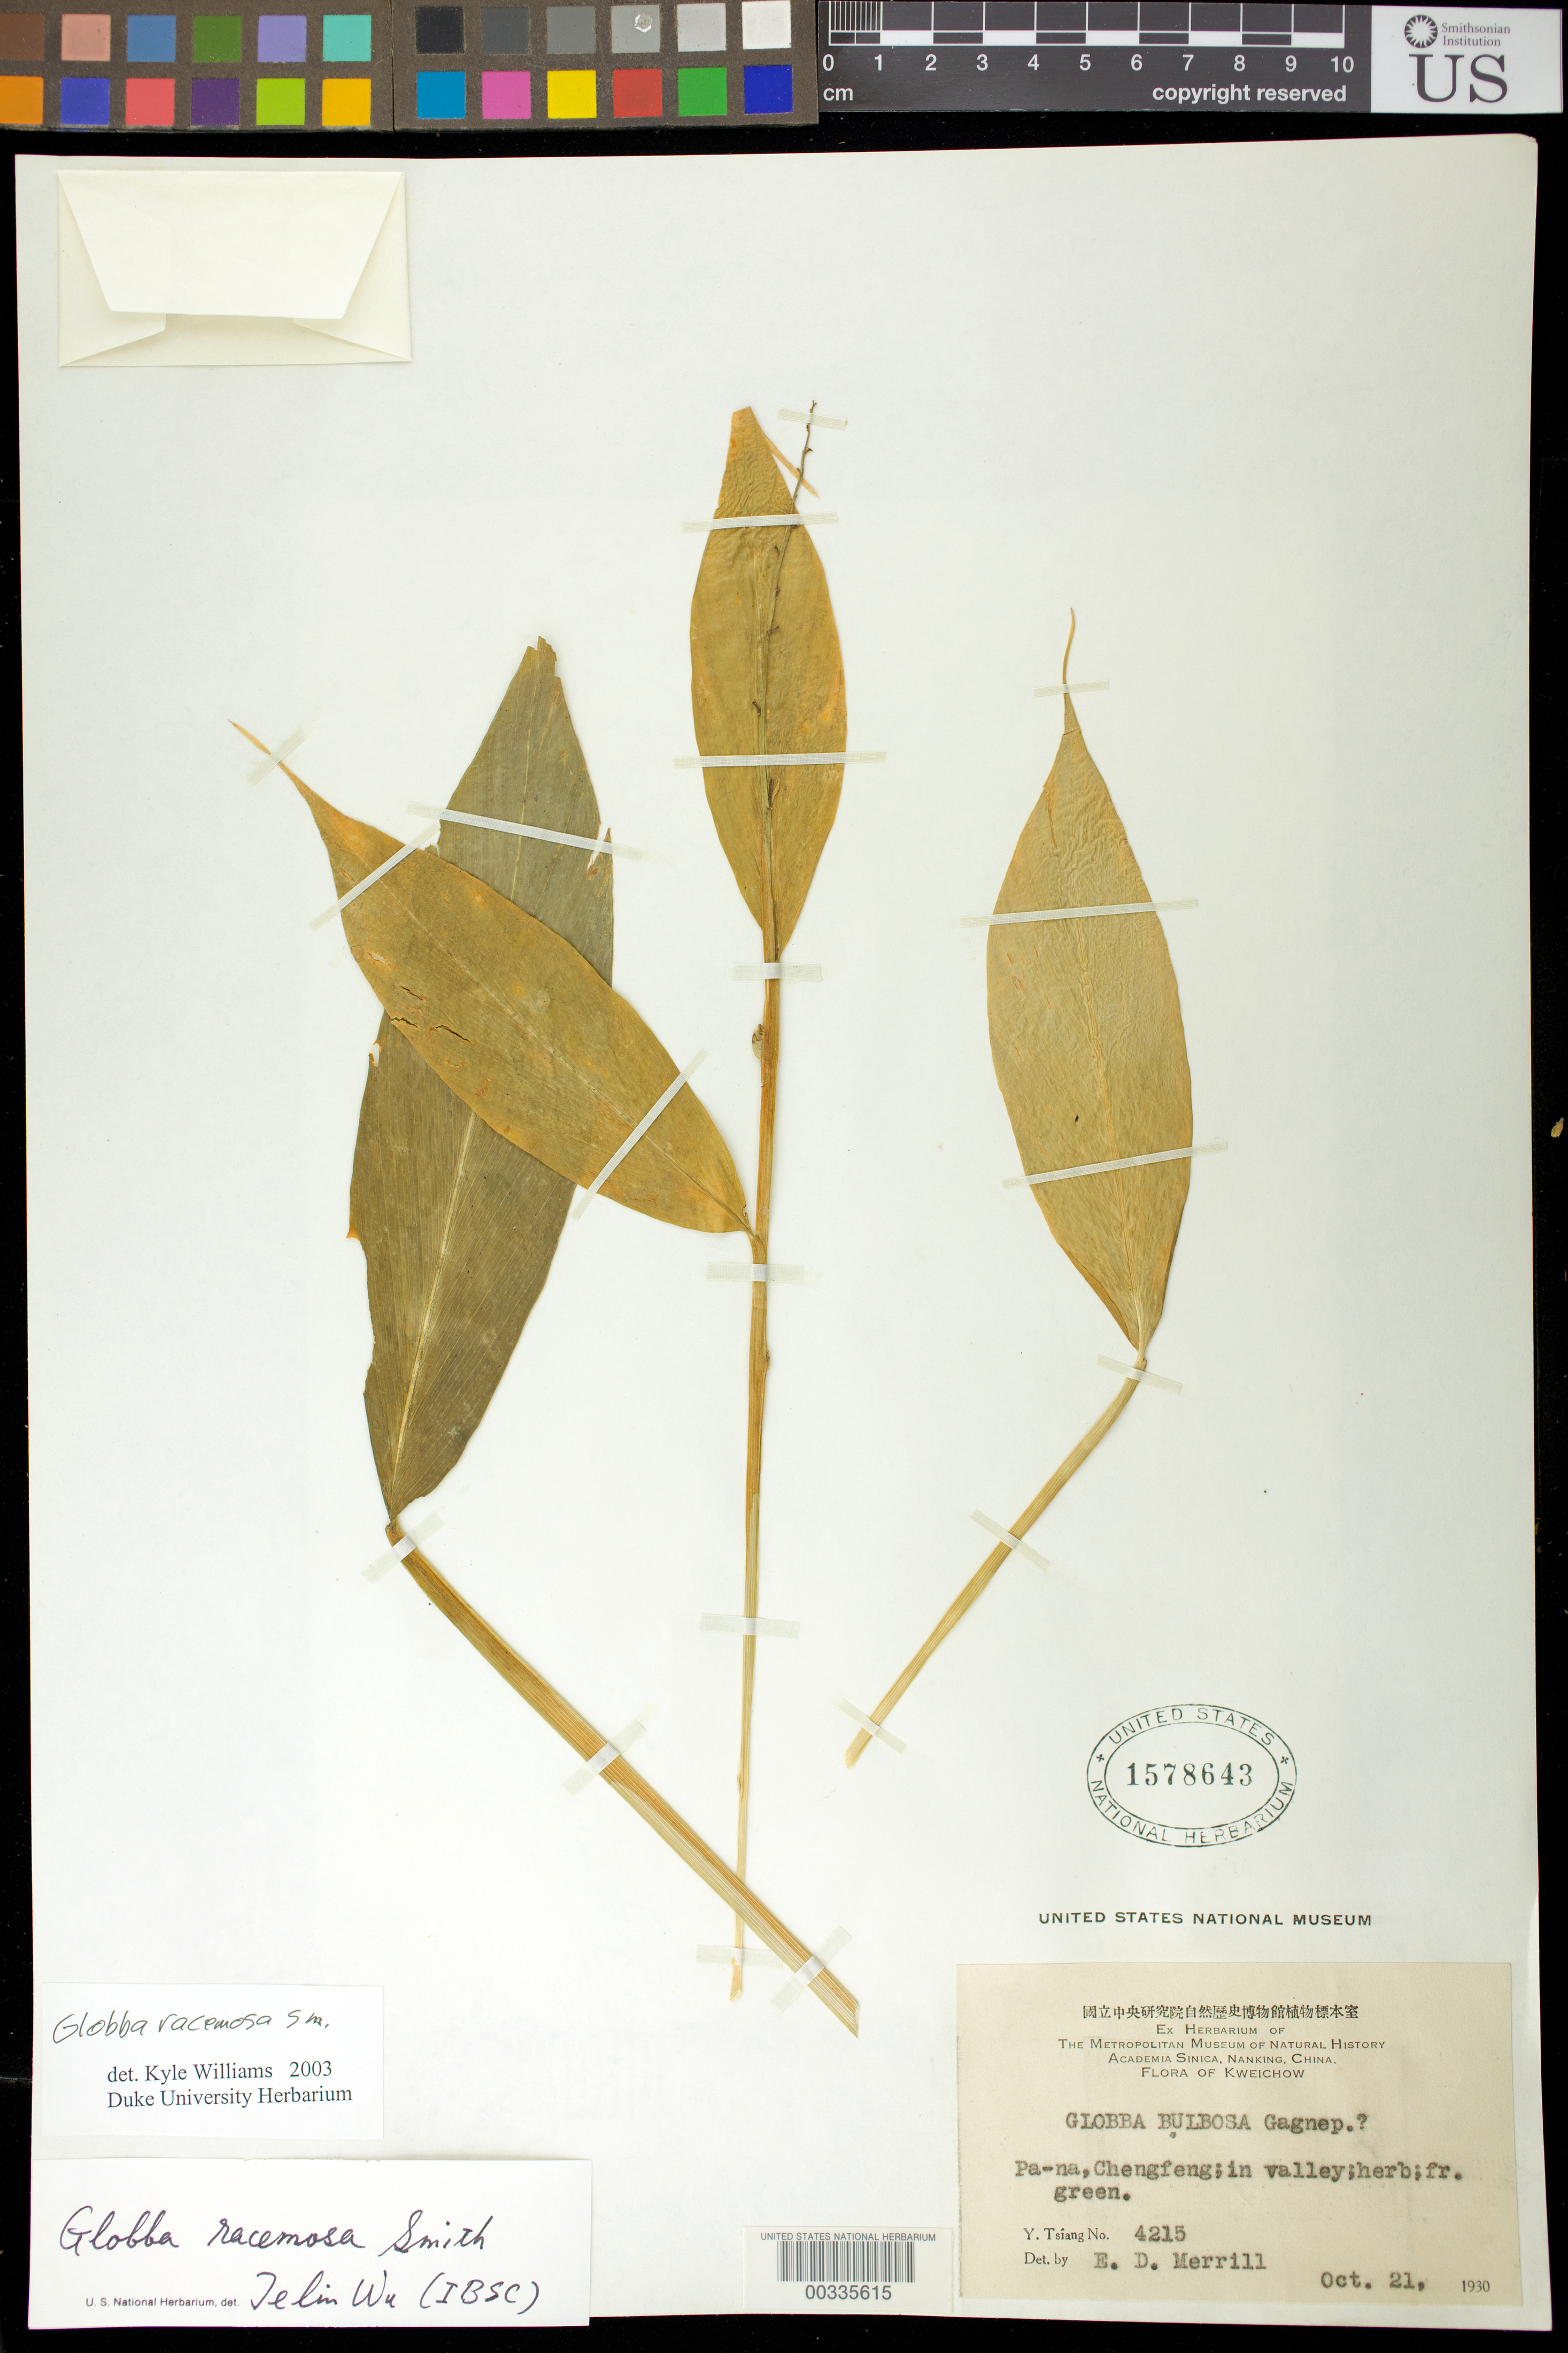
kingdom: Plantae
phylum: Tracheophyta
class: Liliopsida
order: Zingiberales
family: Zingiberaceae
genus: Globba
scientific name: Globba racemosa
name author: Sm.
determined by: Wu, Te-Ling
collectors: Y. Tsiang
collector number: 4215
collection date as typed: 21 Oct 1930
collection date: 1930-10-21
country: China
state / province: Guizhou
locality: Pa-na, chengfeng, in valley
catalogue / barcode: US 1578643